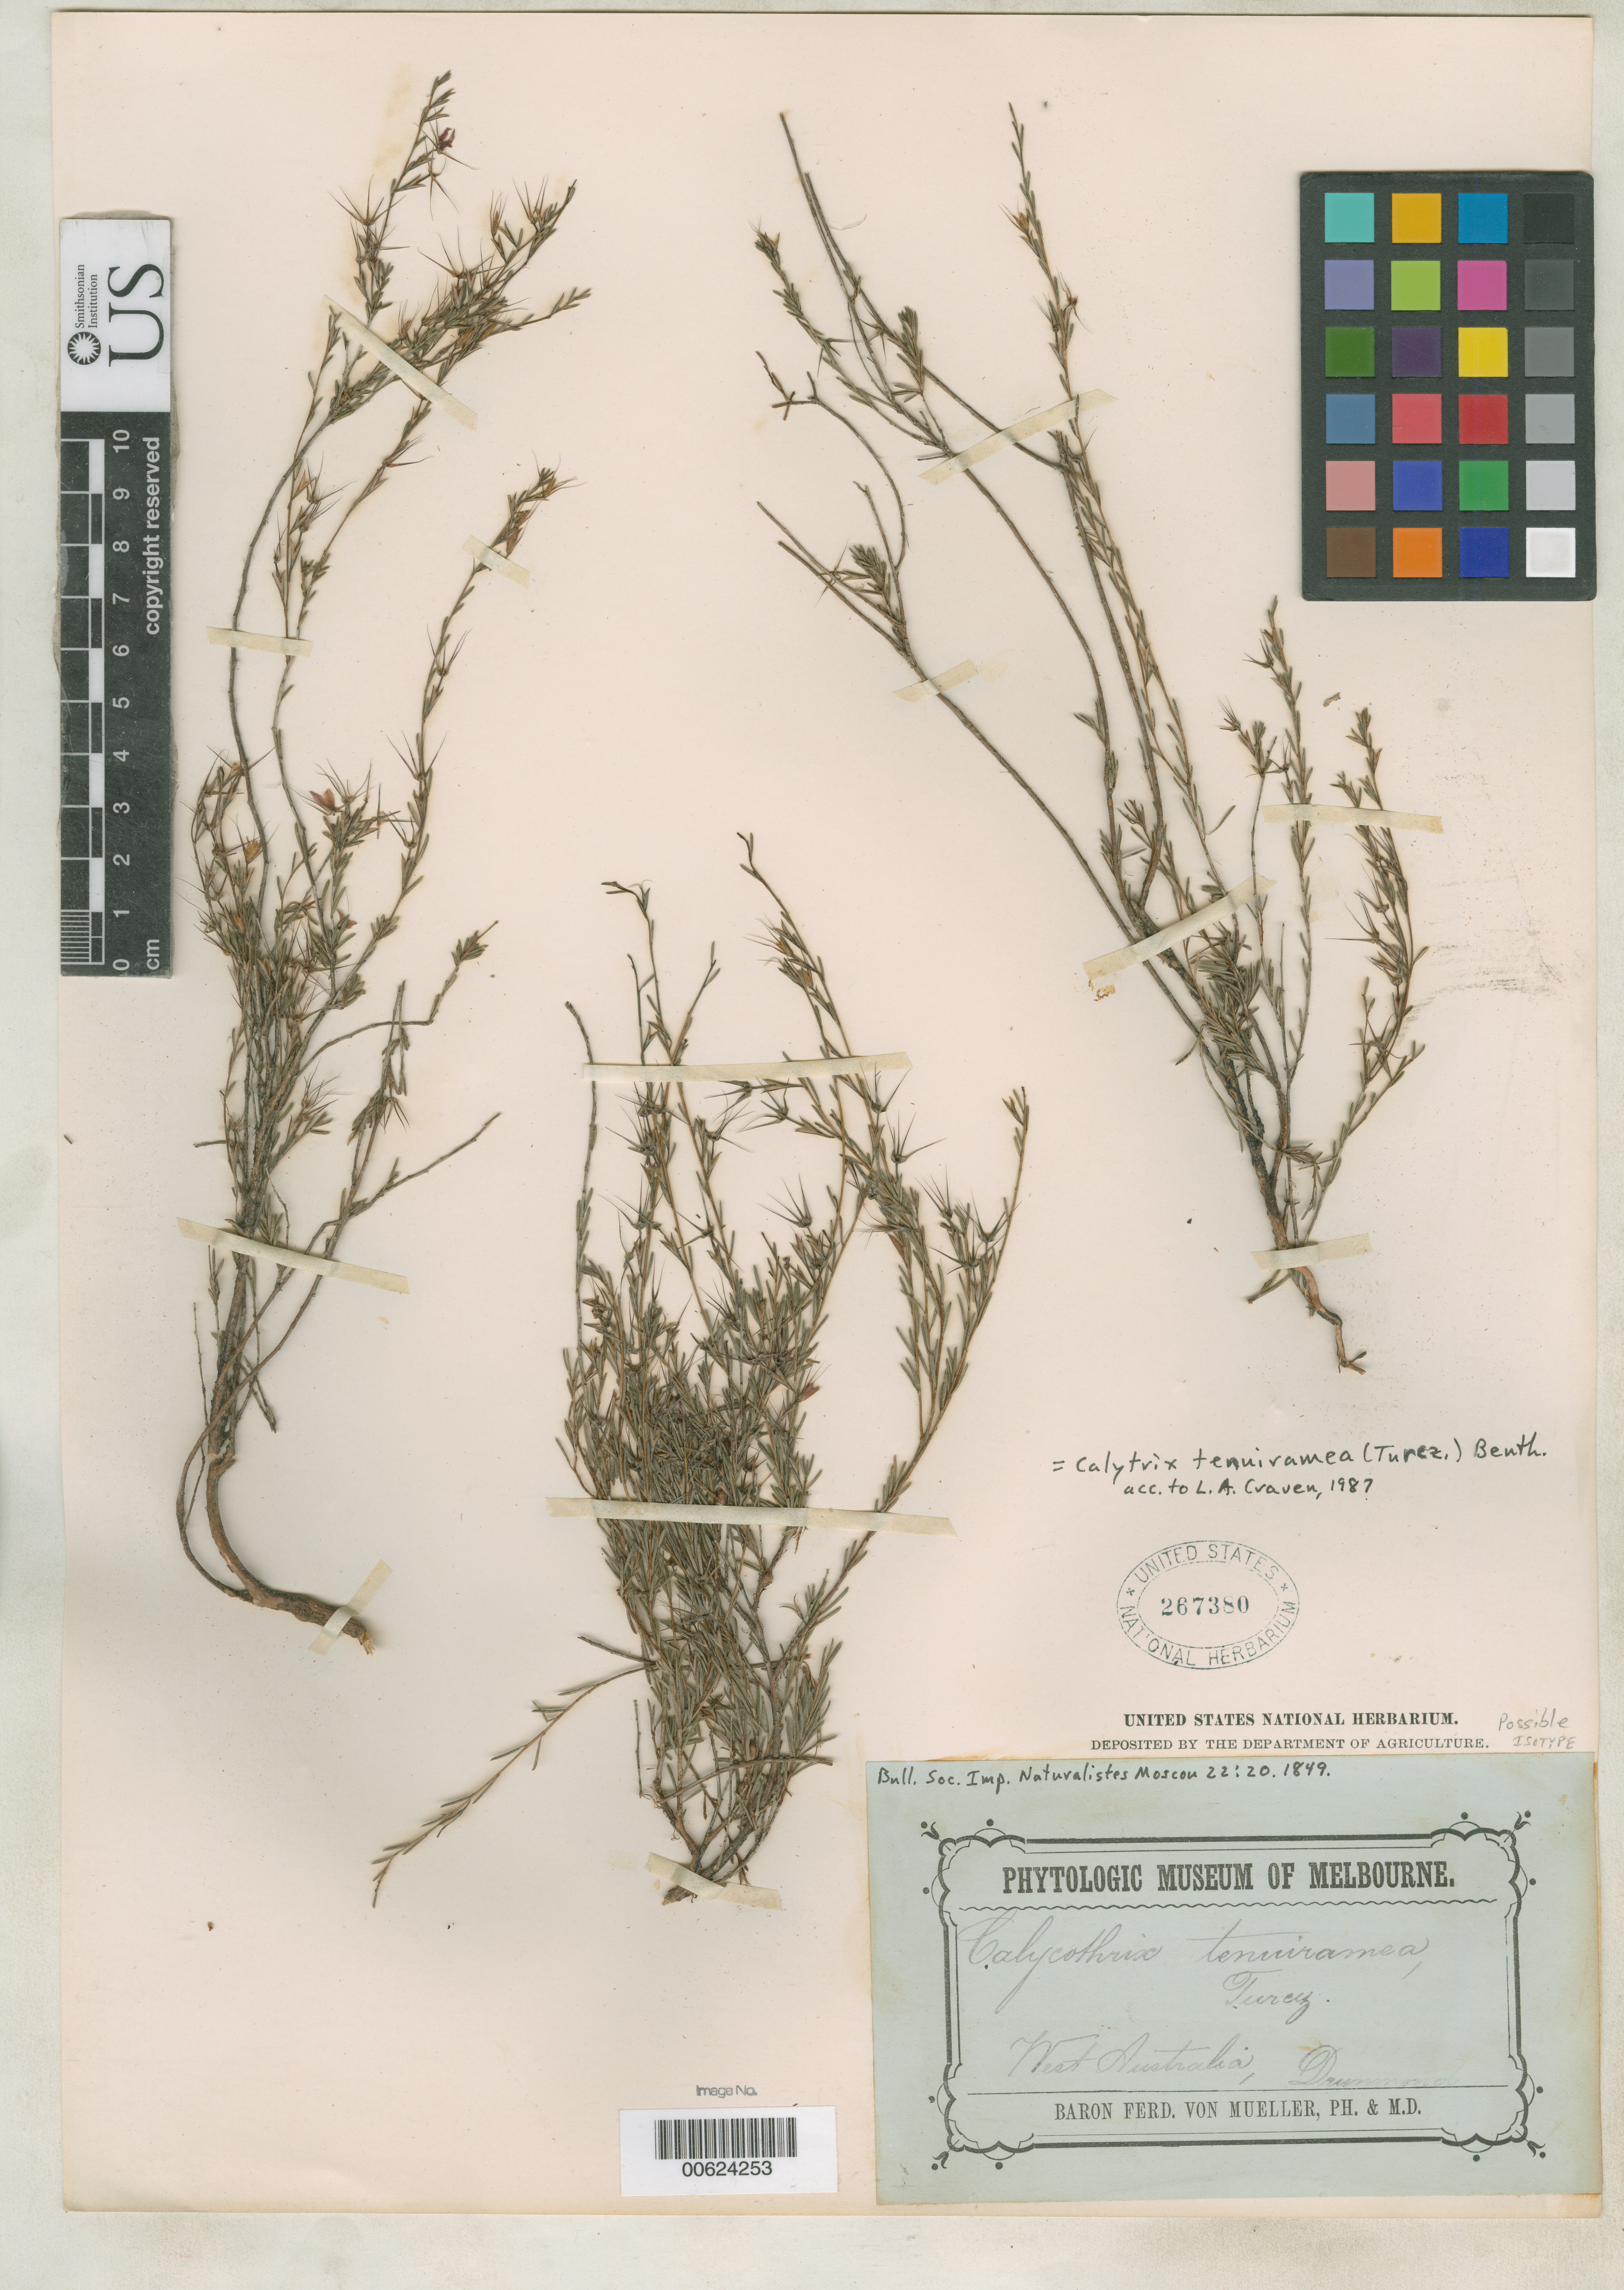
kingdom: Plantae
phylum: Tracheophyta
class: Magnoliopsida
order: Myrtales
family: Myrtaceae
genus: Calycothrix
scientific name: Calycothrix tenuiramea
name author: Turcz.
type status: Possible Isotype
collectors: B. von Mueller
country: Australia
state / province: Western Australia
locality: Drummond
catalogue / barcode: US 267380